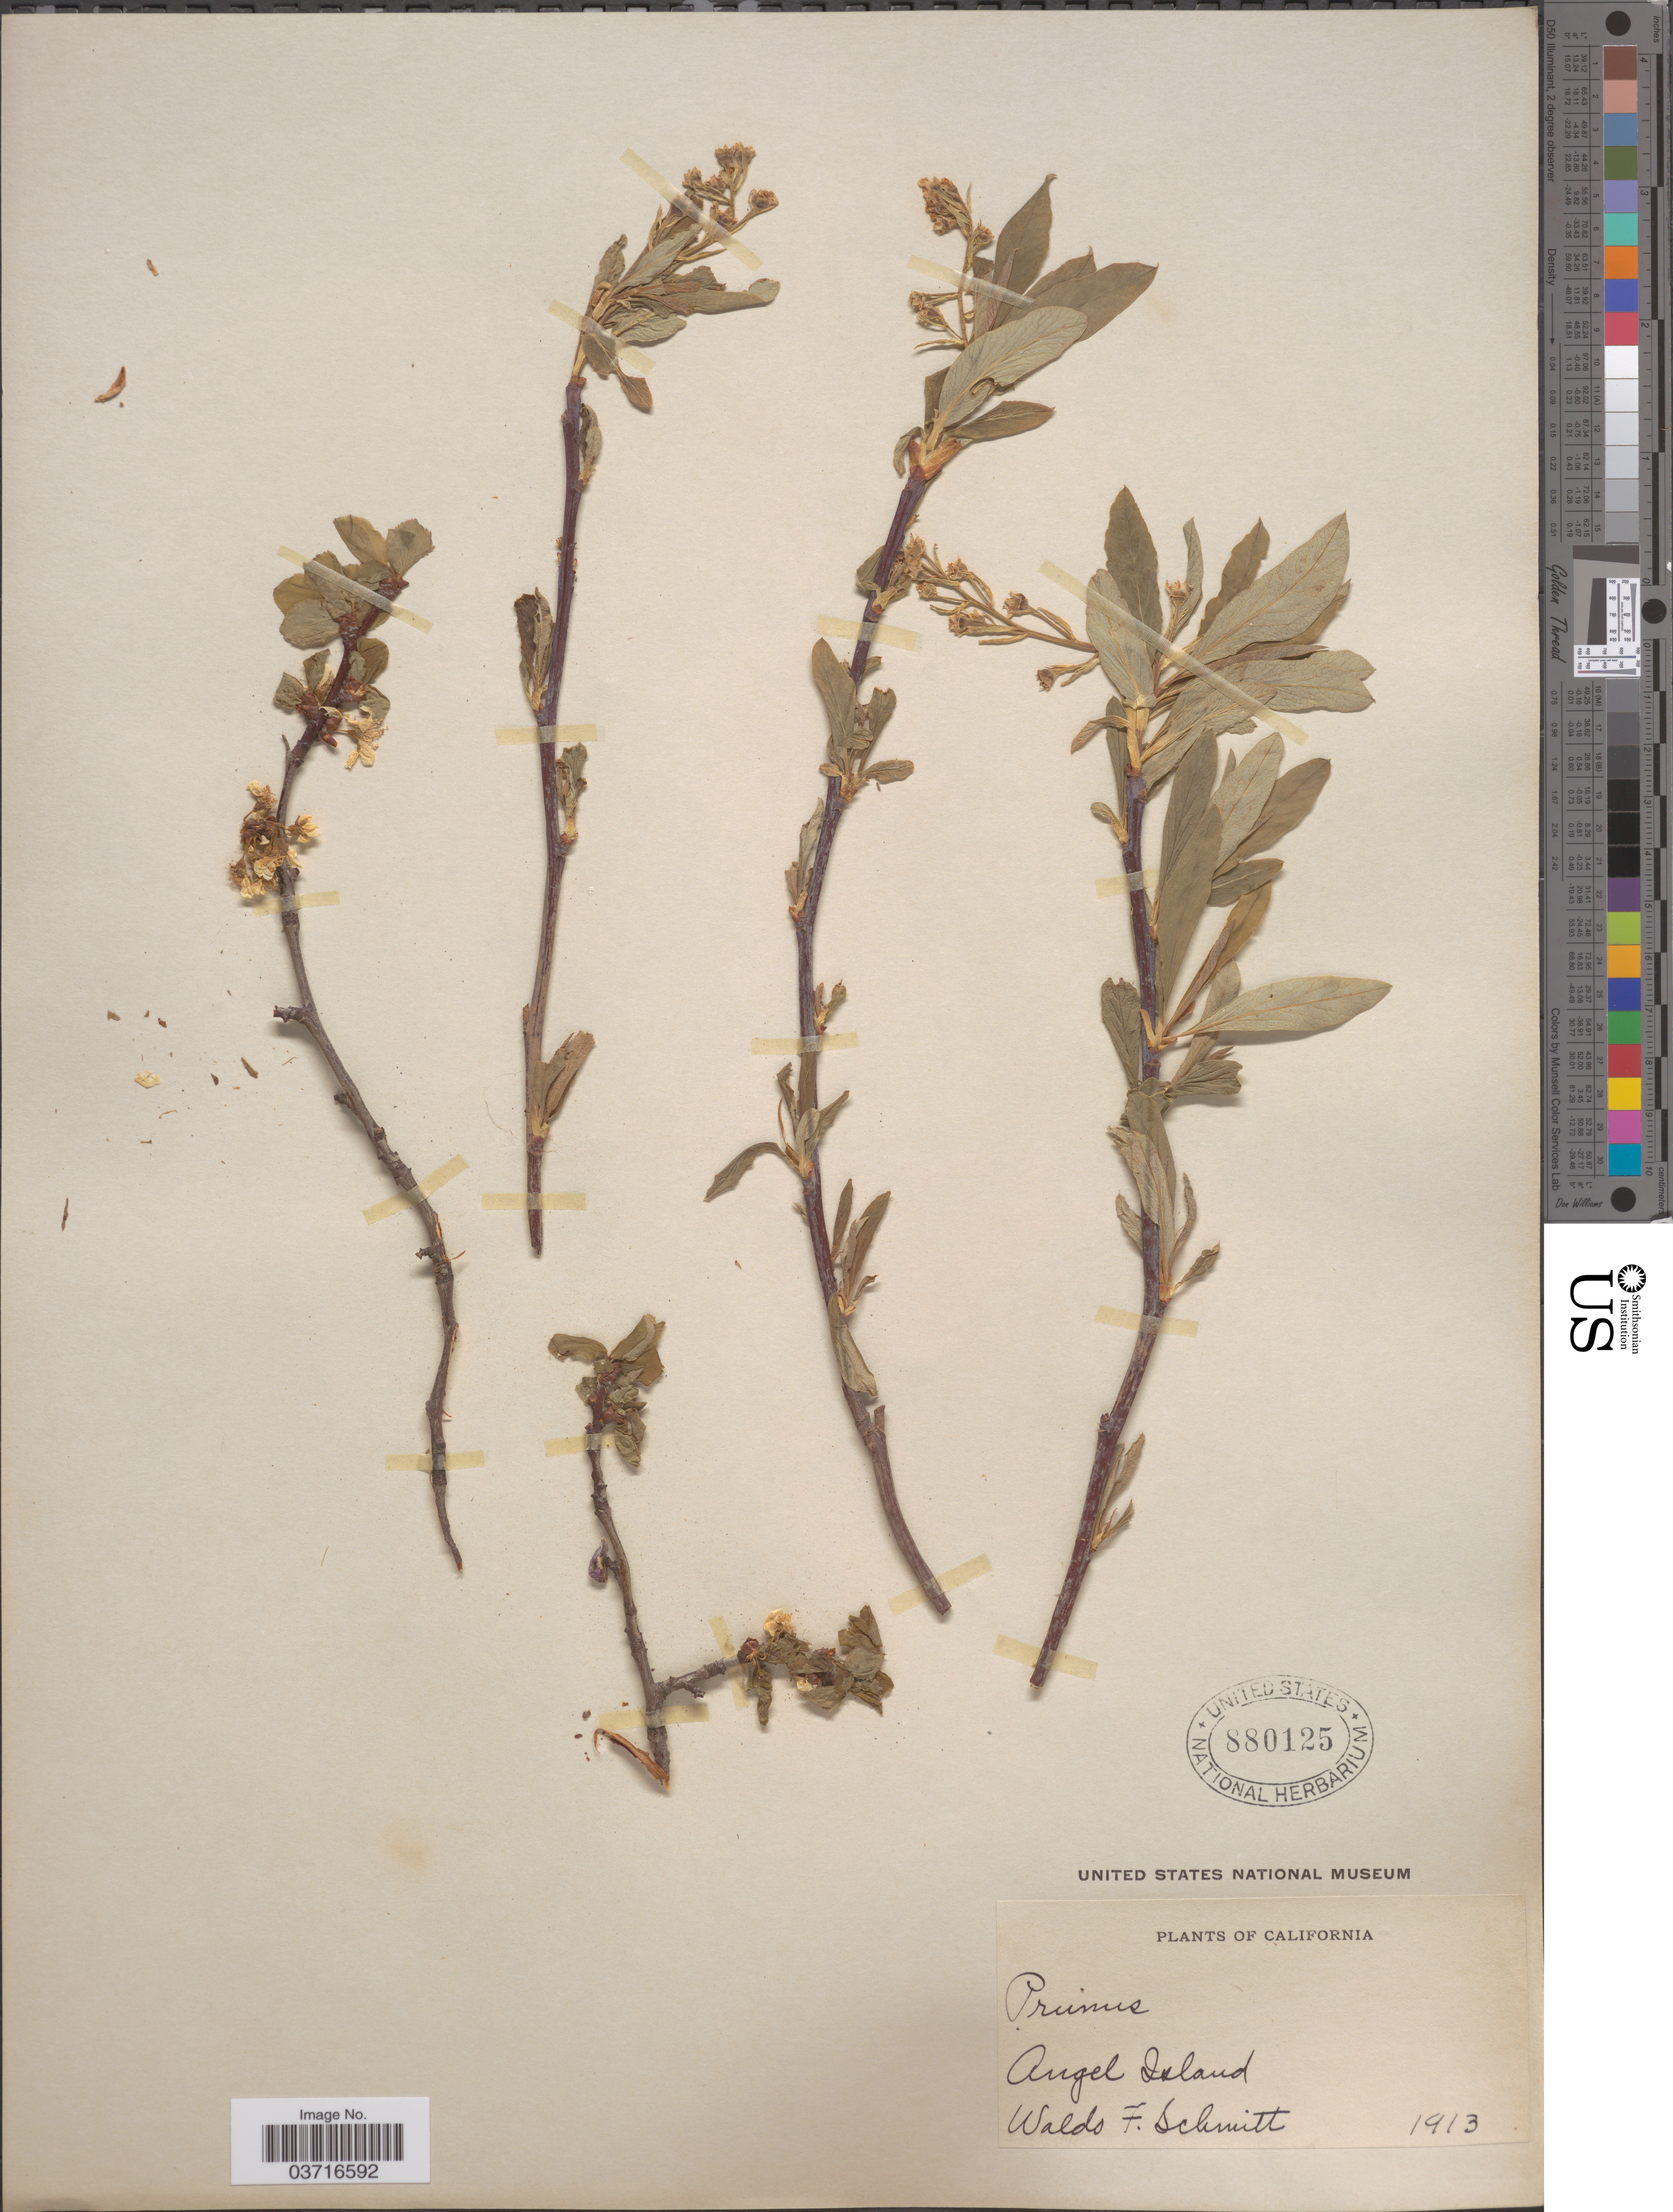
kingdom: Plantae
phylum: Tracheophyta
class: Magnoliopsida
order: Rosales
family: Rosaceae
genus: Prunus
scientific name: Prunus sp.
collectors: W. F. Schmitt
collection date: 1913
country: United States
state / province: California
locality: Angel Island.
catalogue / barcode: US 880125